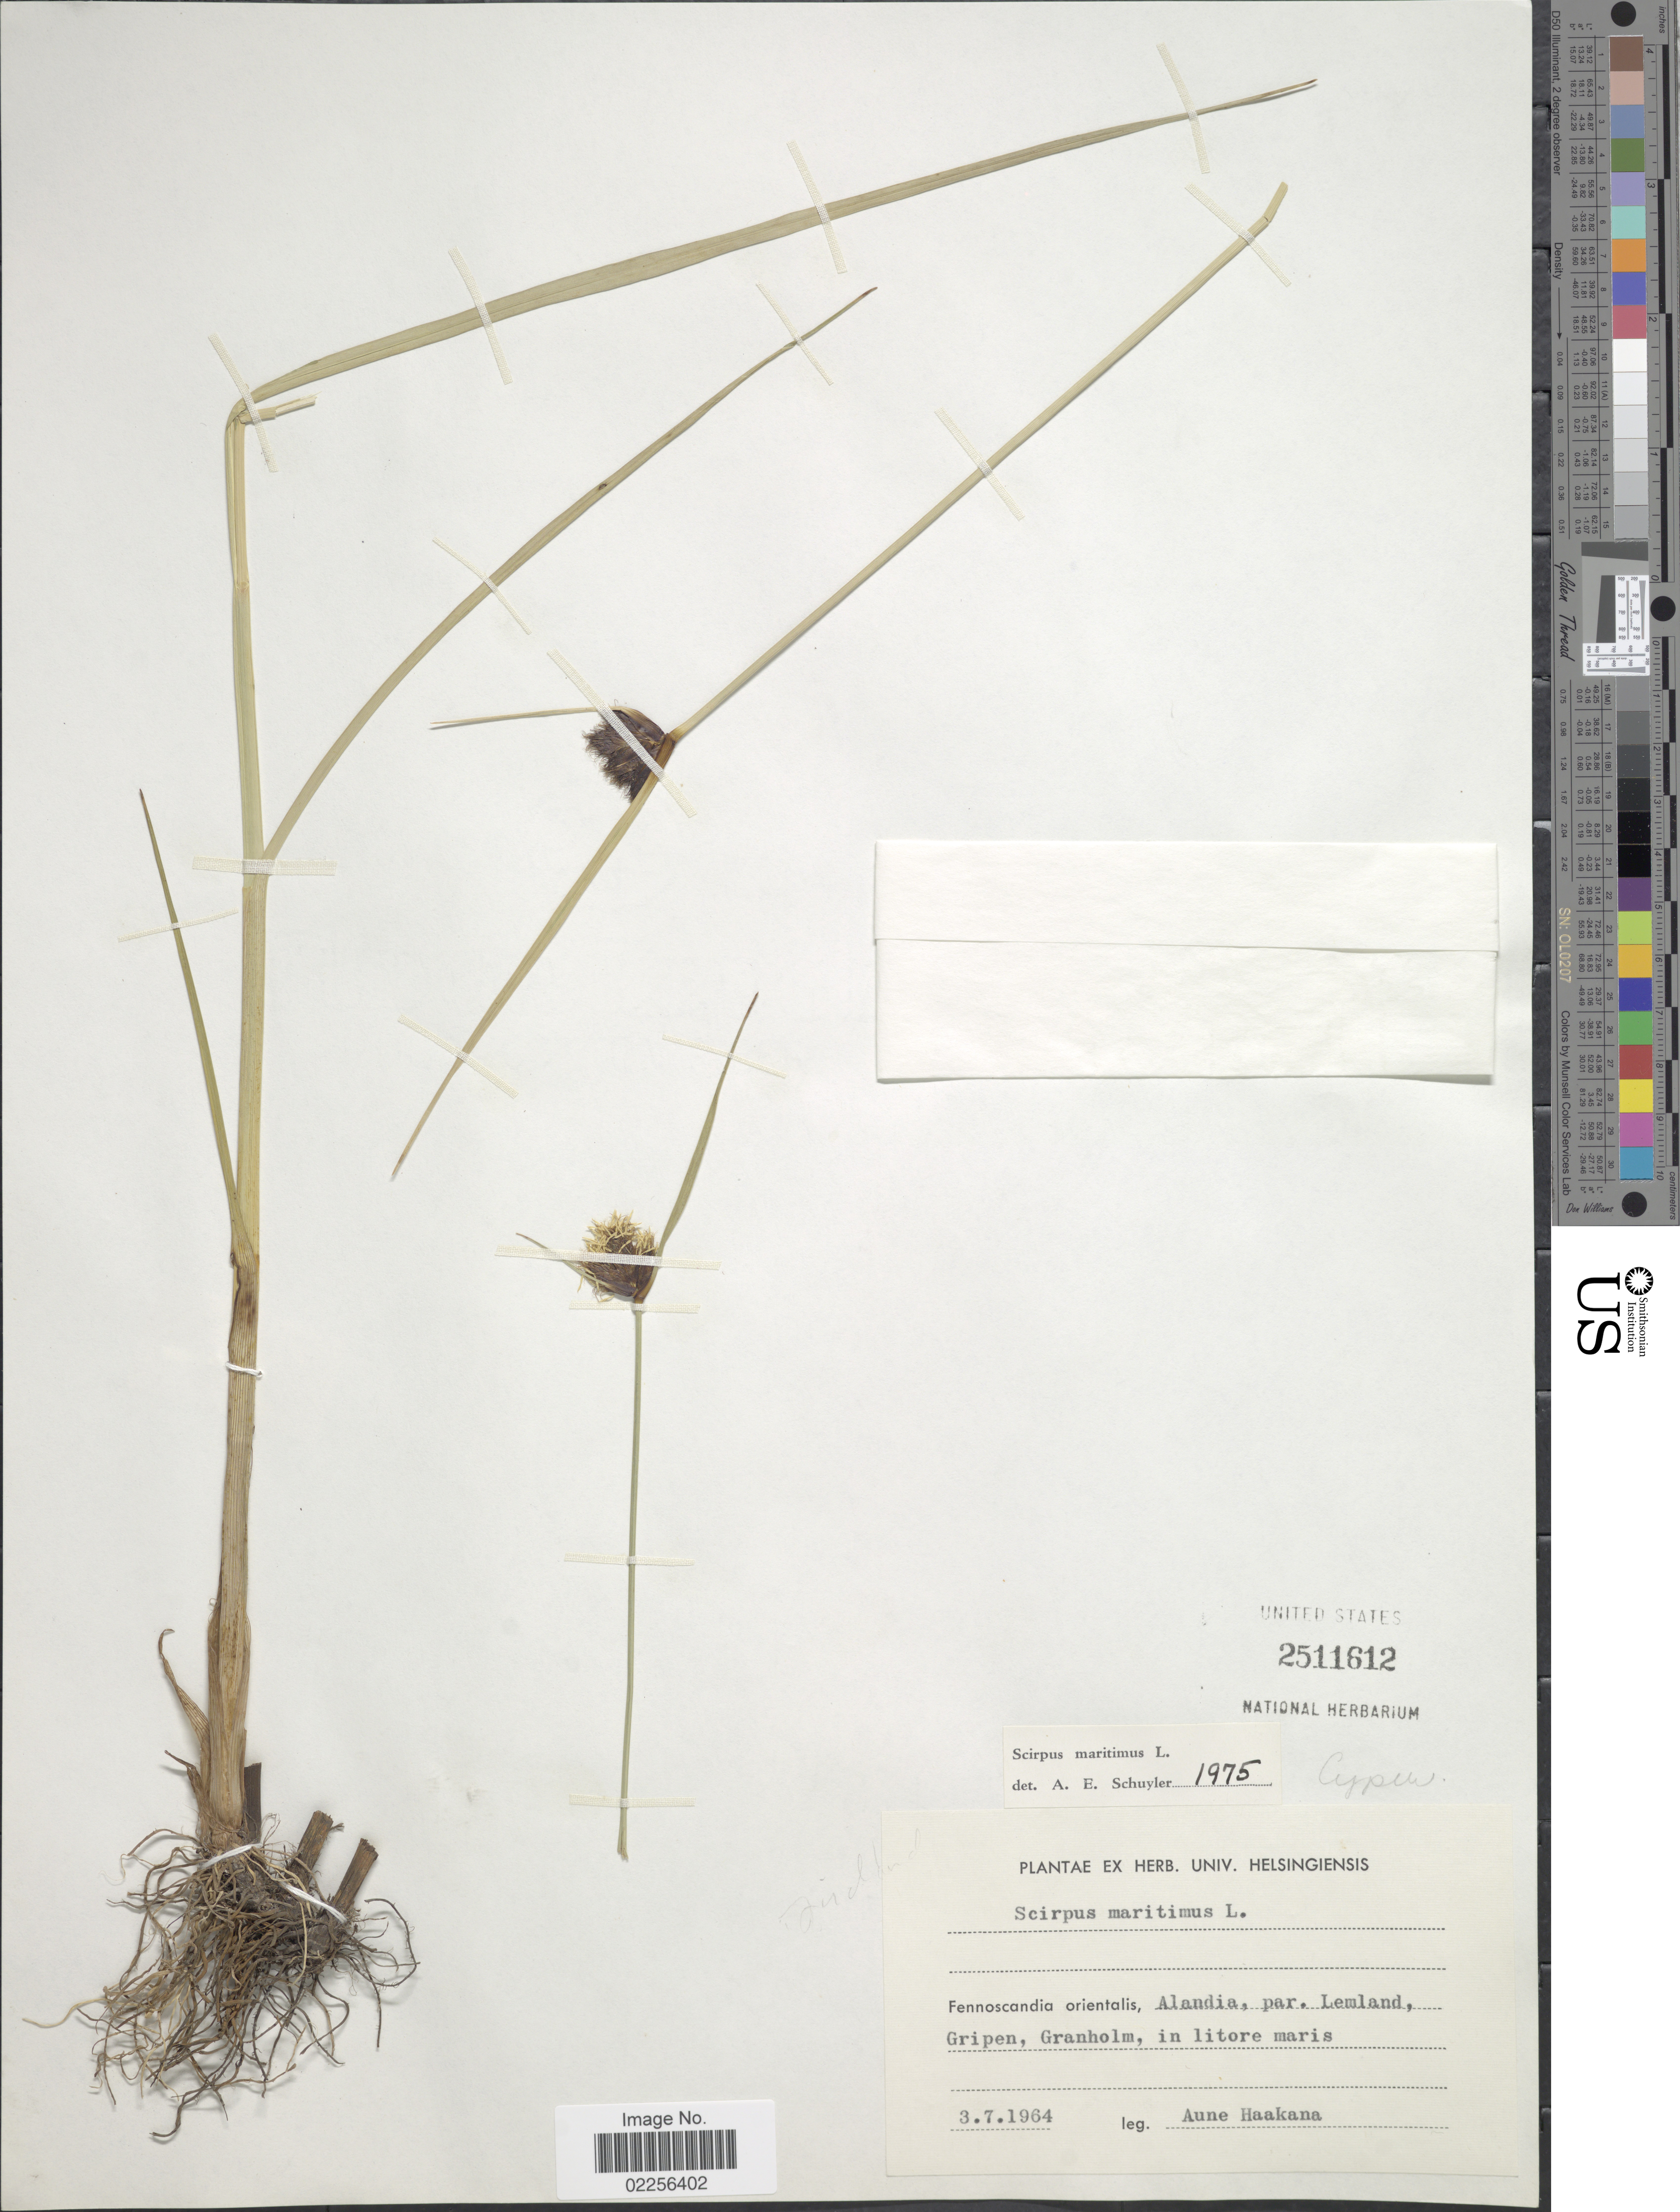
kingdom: Plantae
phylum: Tracheophyta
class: Liliopsida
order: Poales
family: Cyperaceae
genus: Bolboschoenus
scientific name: Bolboschoenus maritimus subsp. maritimus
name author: (L.) Palla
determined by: Strong, Mark T., (BOT), Smithsonian Institution - National Museum of Natural History (UNITED STATES)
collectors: A. Haakana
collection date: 1964-07-03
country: Finland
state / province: Ahvenanmaa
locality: Fennoscandia orientalis, Alandia, par. Lemland Gripen, Granholm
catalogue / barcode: US 2511612